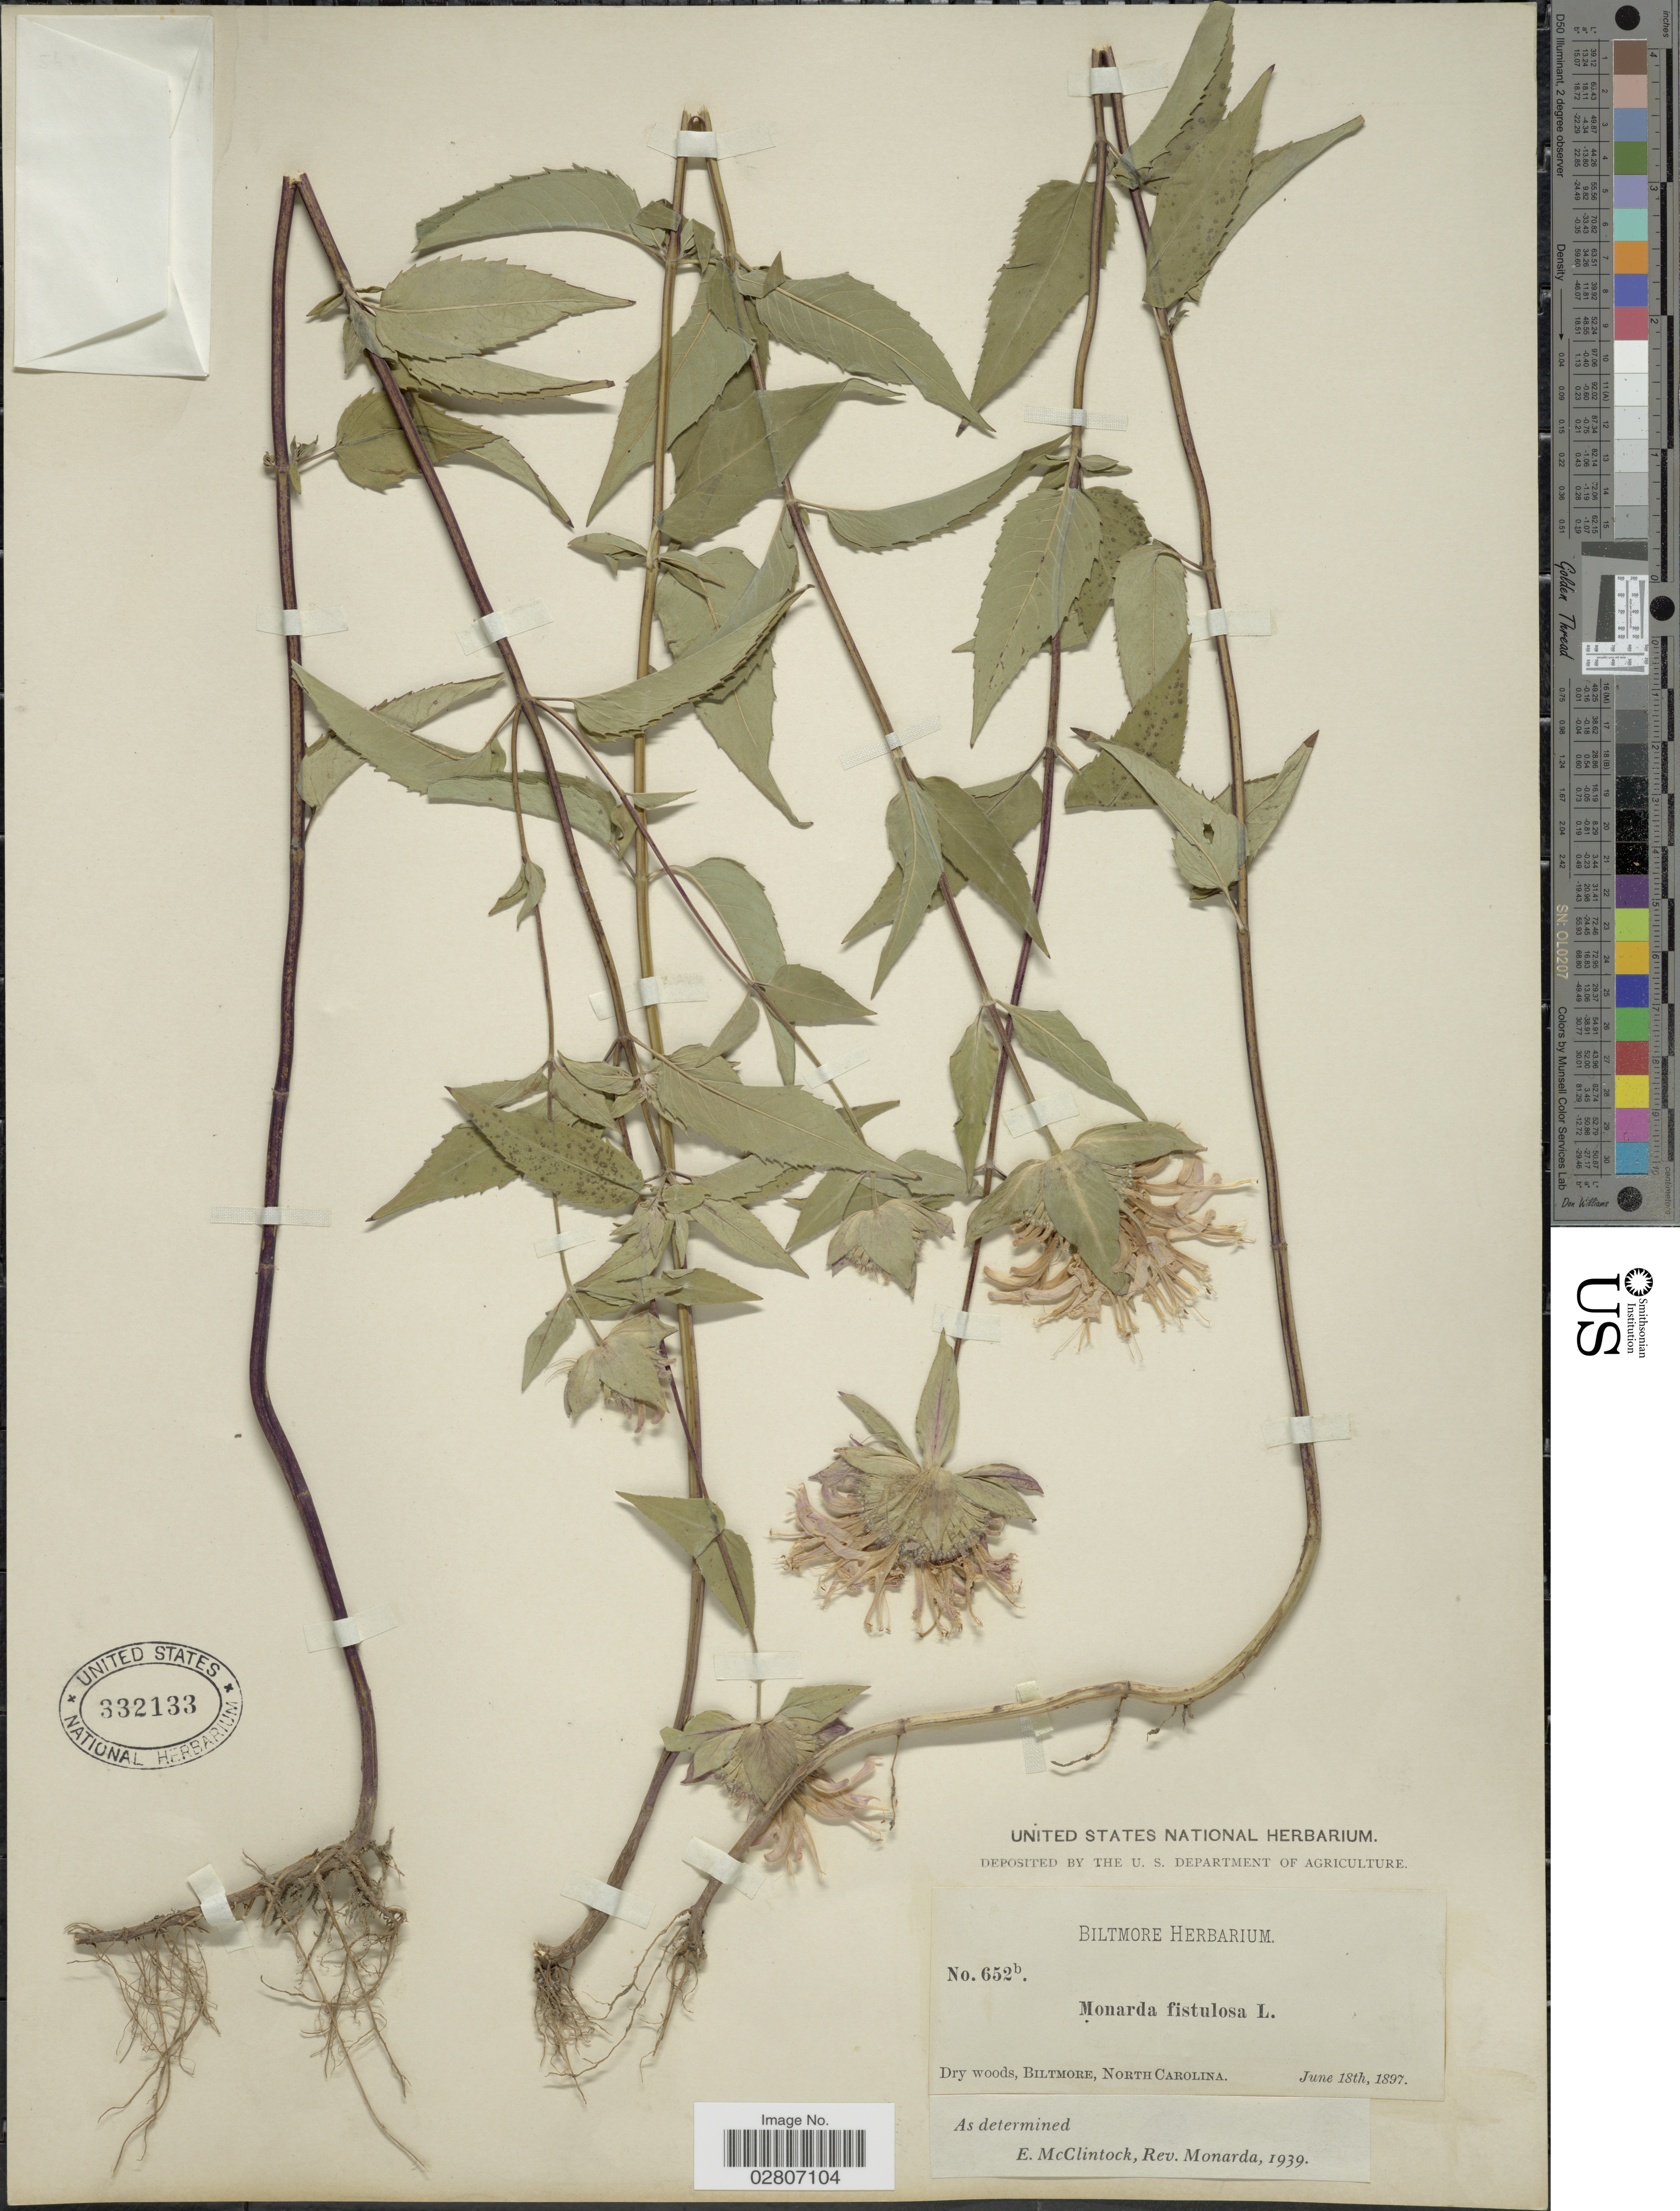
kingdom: Plantae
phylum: Tracheophyta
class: Magnoliopsida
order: Lamiales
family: Lamiaceae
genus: Monarda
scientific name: Monarda fistulosa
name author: L.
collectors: ex herb. Biltmore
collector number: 652b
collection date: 1897-06-18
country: United States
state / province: North Carolina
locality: Dry woods, Biltmore.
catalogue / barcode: US 332133